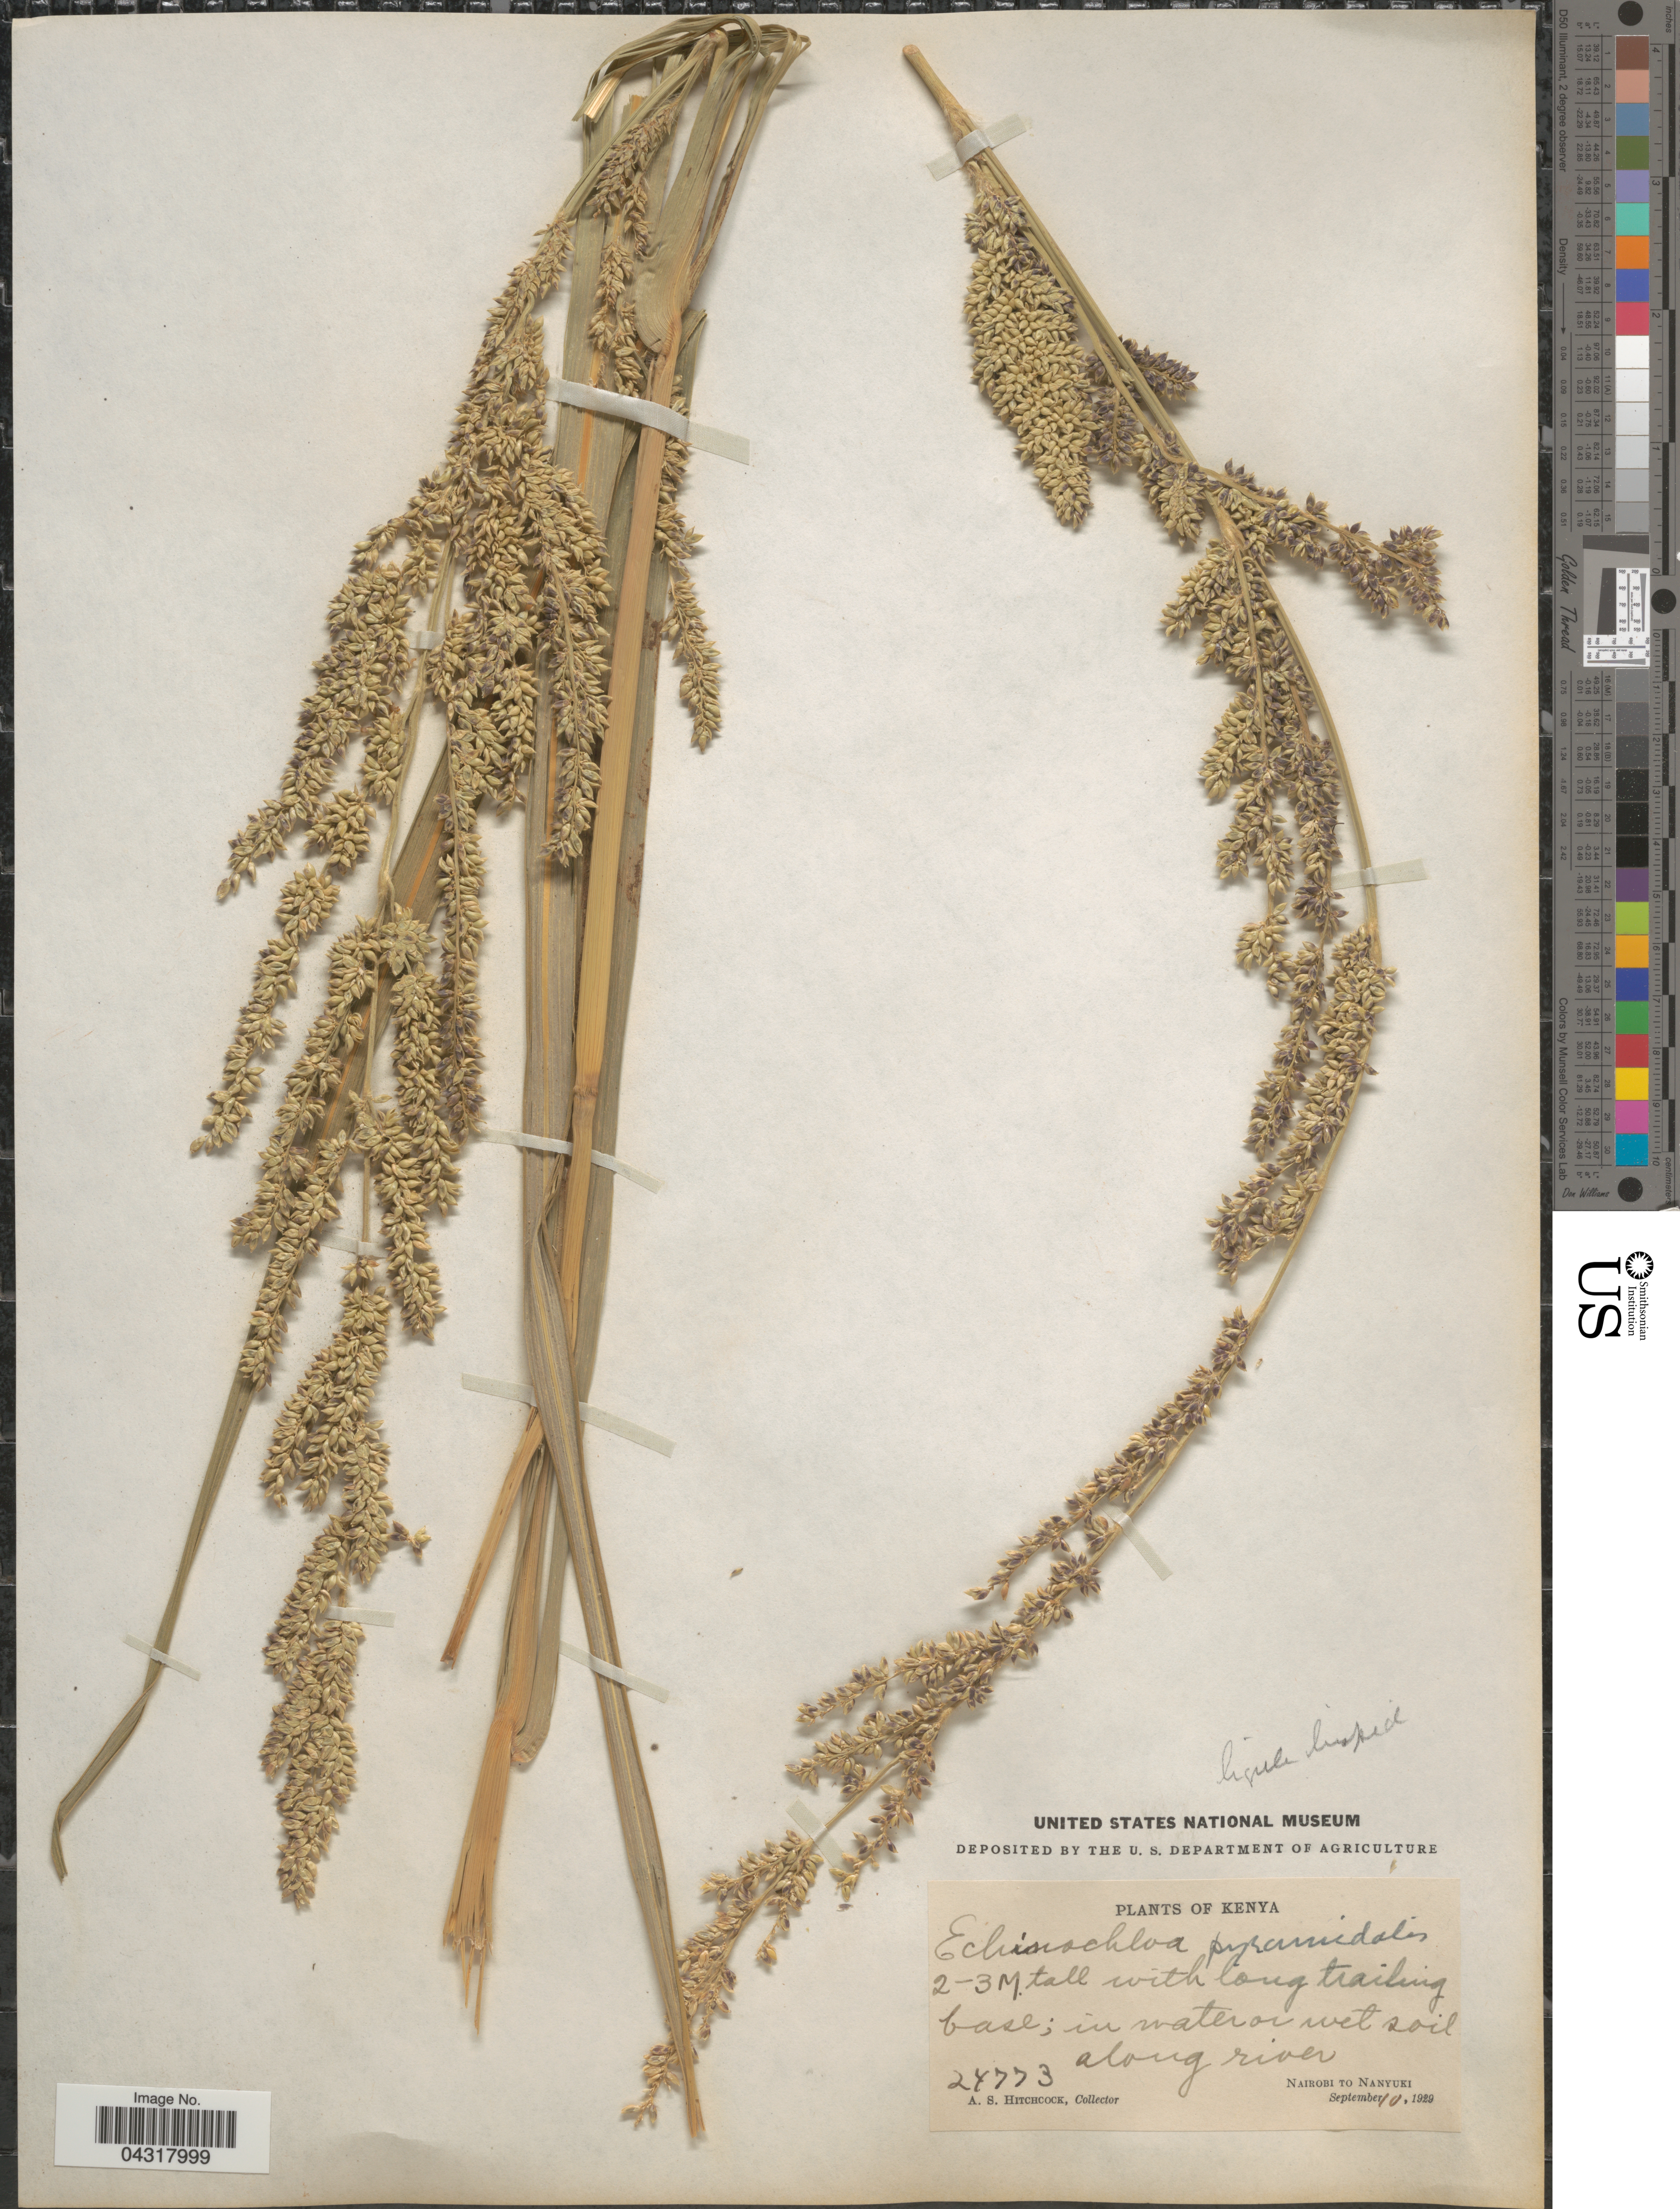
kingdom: Plantae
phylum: Tracheophyta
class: Liliopsida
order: Poales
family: Poaceae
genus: Echinochloa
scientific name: Echinochloa pyramidalis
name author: (Lam.) Hitchc. & Chase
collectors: A. S. Hitchcock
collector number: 24773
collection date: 1929-09-10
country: Kenya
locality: In water on wet soil along river. Nairobi to Nanyuki.